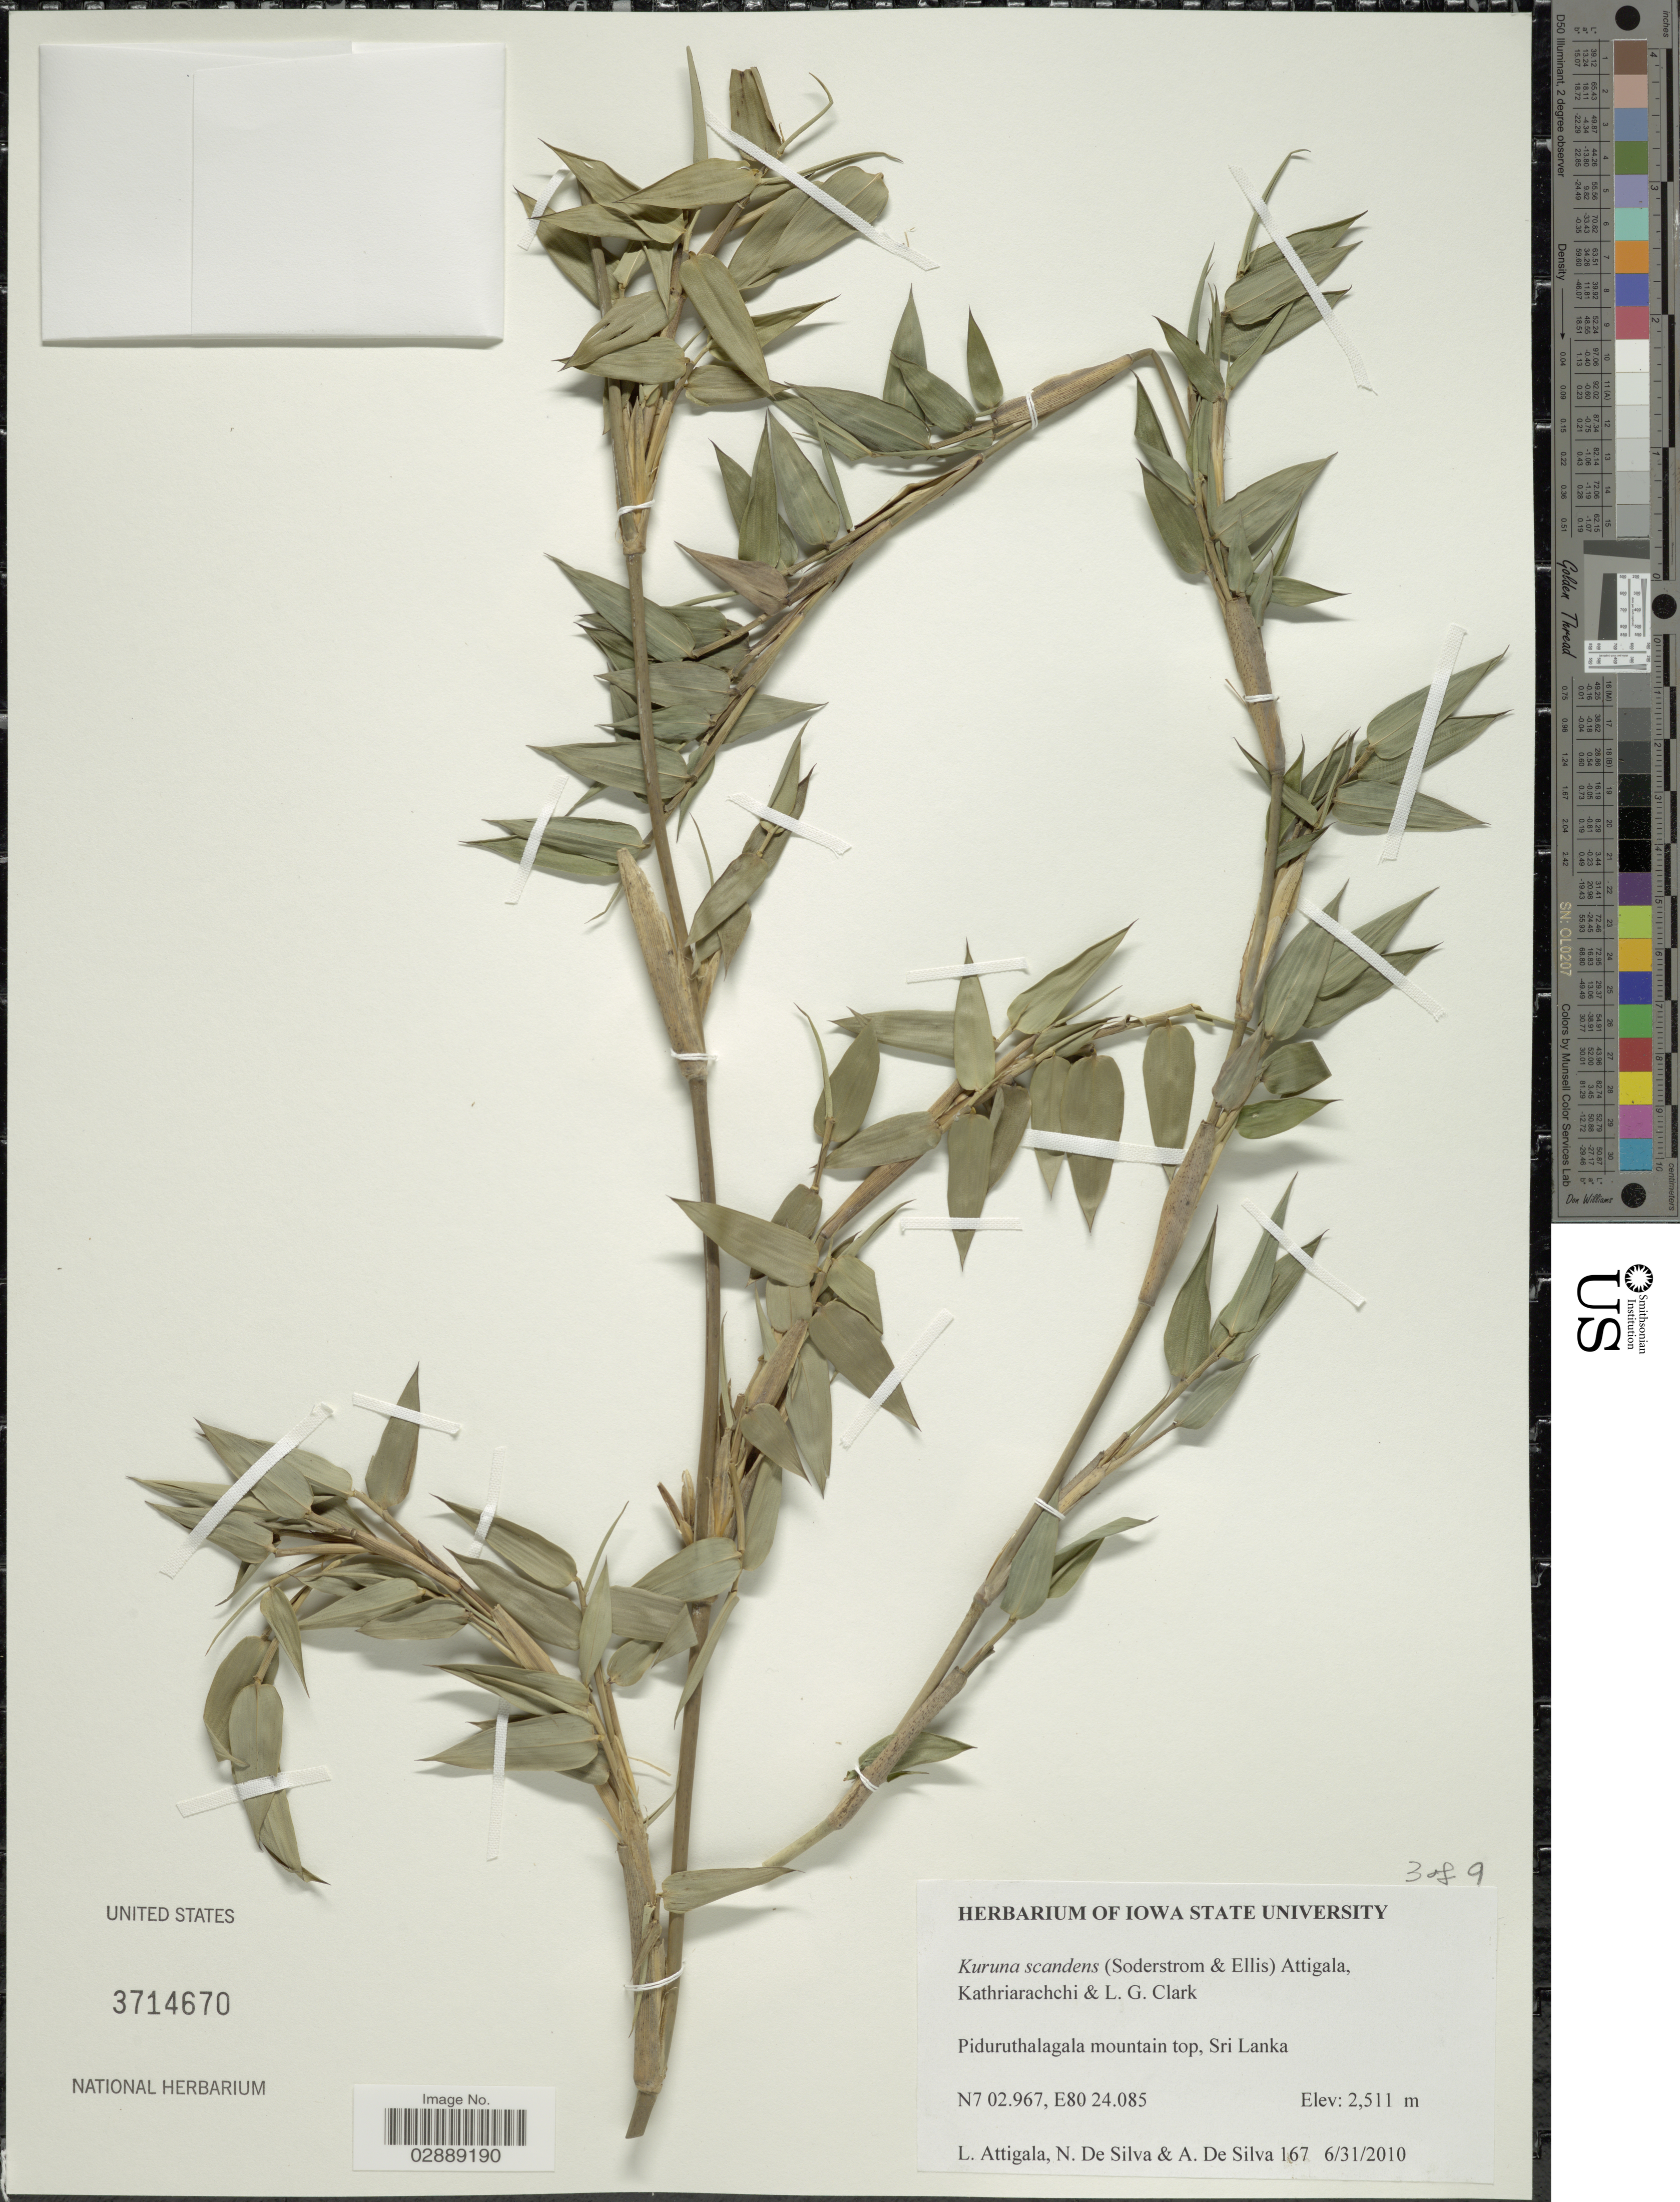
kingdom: Plantae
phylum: Tracheophyta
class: Liliopsida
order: Poales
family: Poaceae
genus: Kuruna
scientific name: Kuruna scandens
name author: (Soderstr. & R.P. Ellis) Attigala et al.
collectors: L. Attigala, A. De Silva & N. De Silva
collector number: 167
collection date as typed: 6/31/2010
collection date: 2010-06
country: Sri Lanka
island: Sri Lanka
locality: Piduruthalagala mountain top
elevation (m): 2511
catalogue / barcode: US 3714670